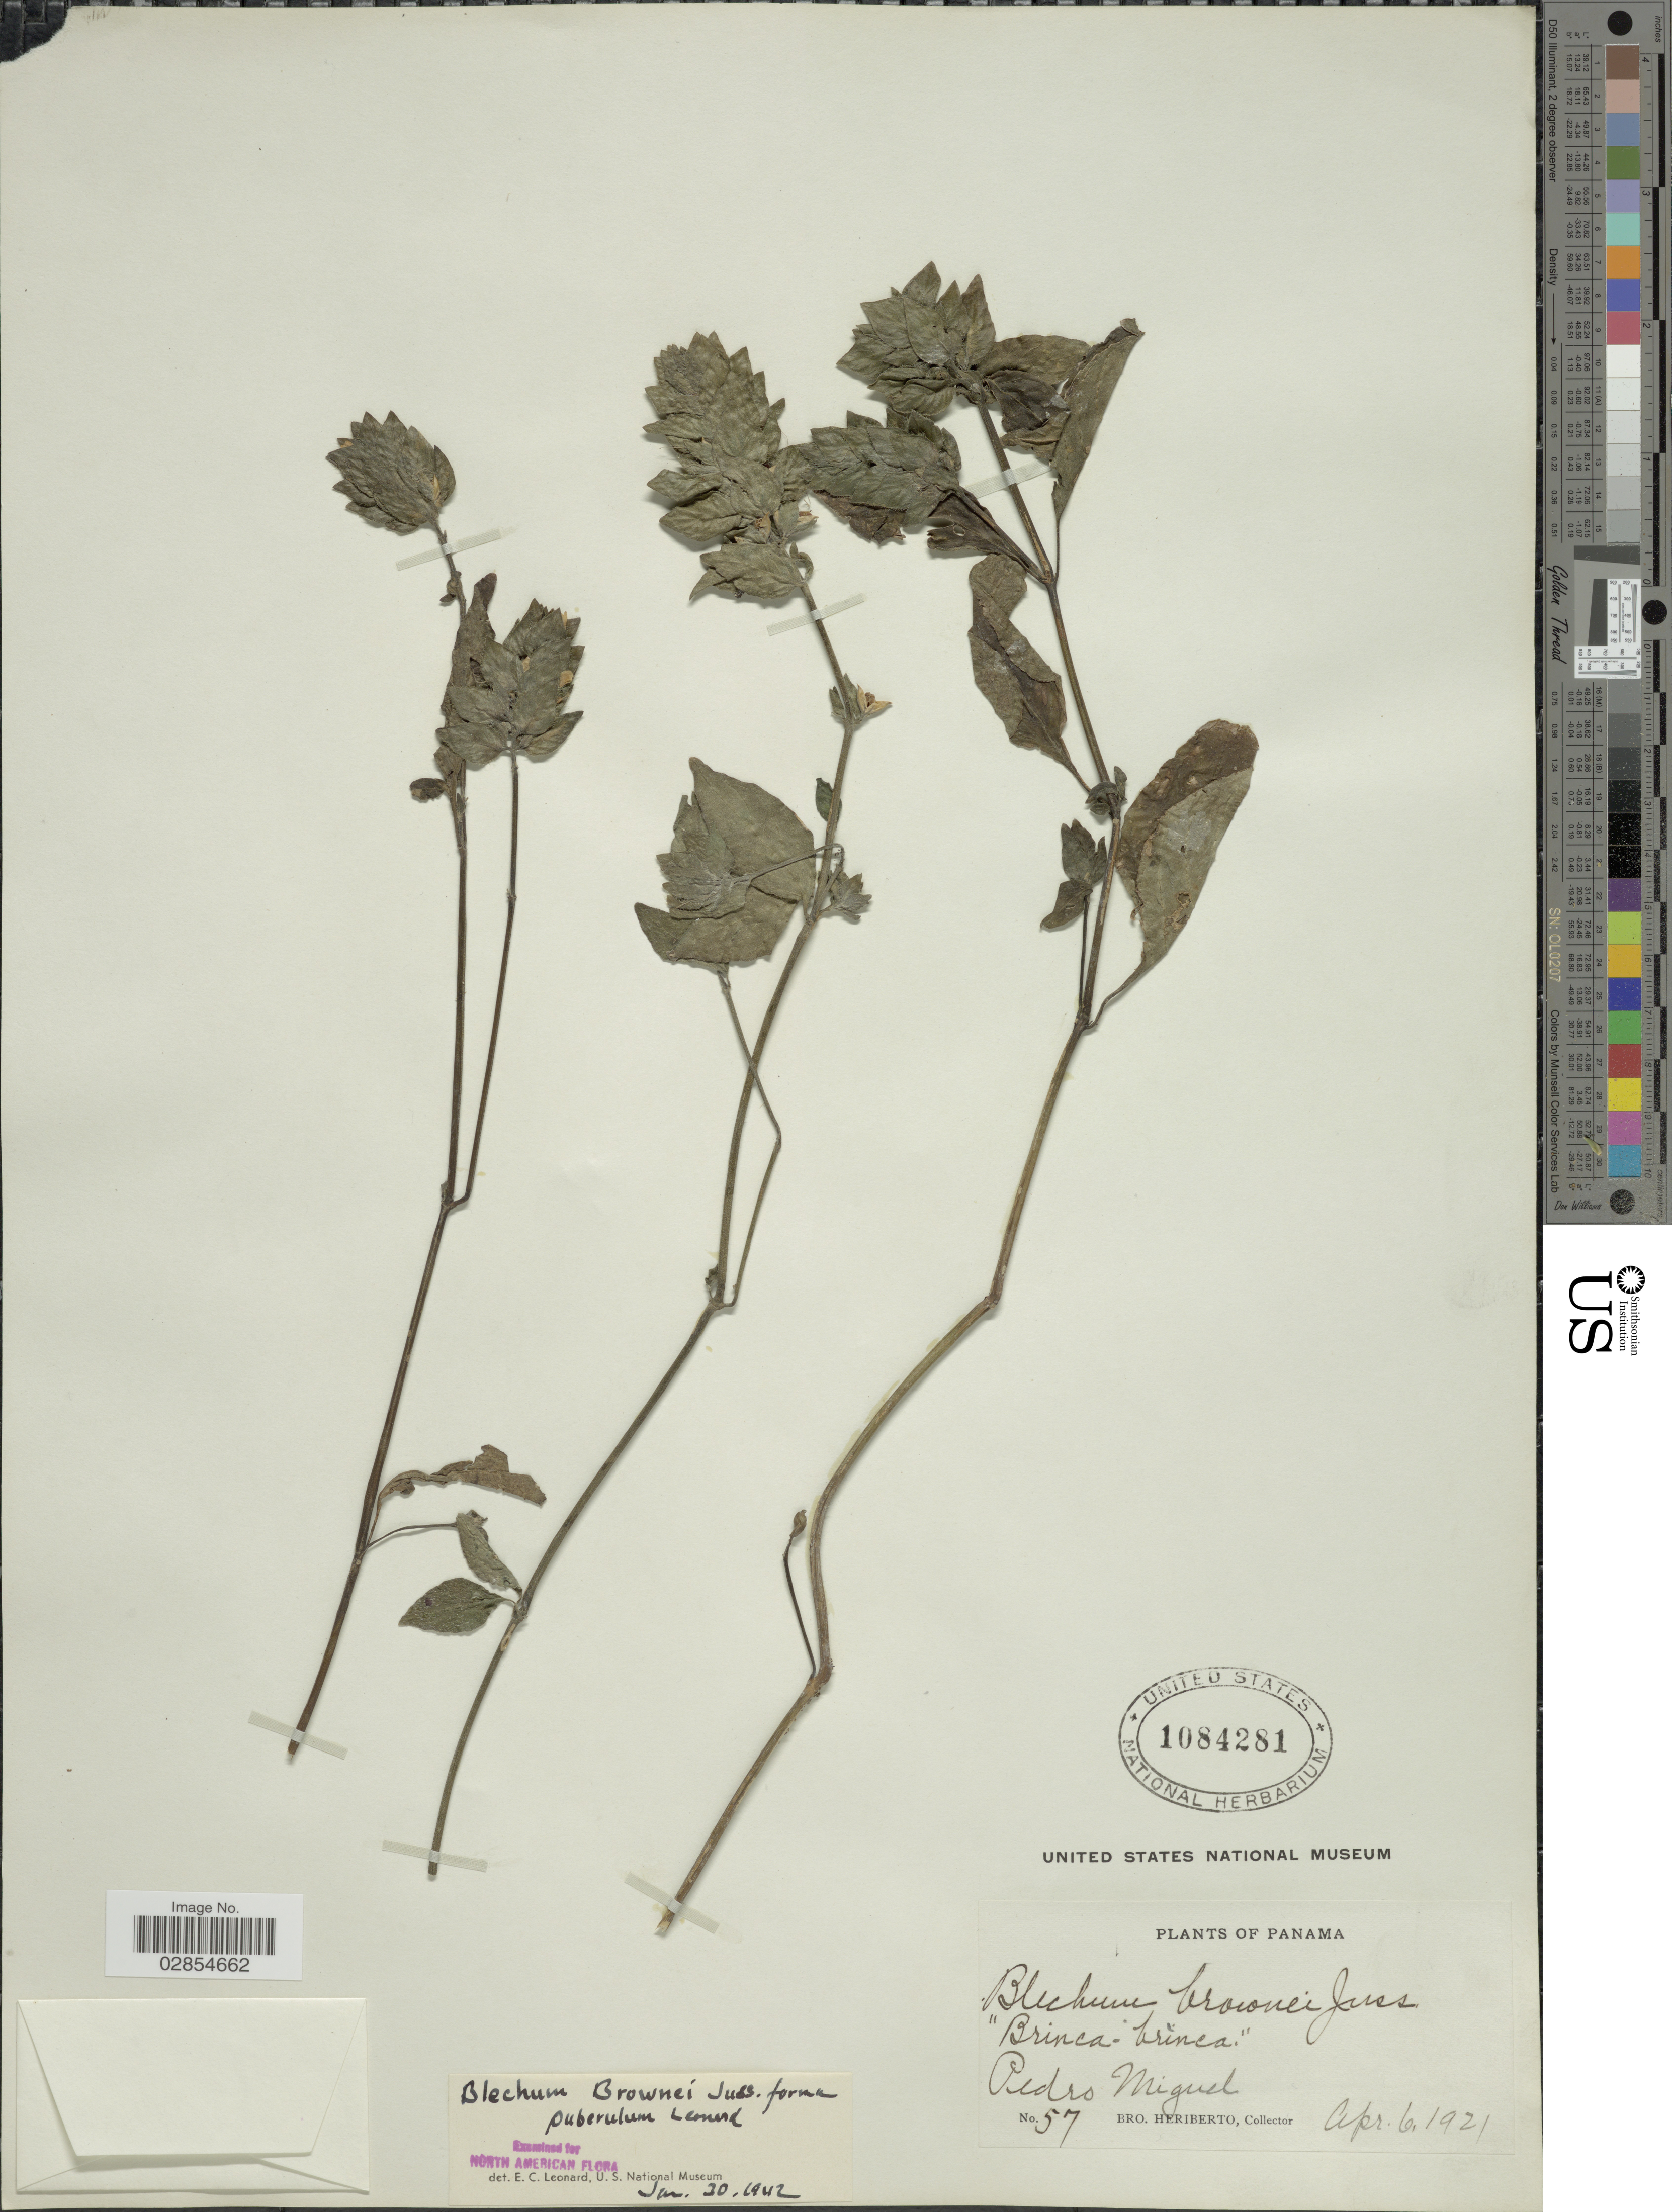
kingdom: Plantae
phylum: Tracheophyta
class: Magnoliopsida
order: Lamiales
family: Acanthaceae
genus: Blechum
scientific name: Blechum pyramidatum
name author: (Lam.) Urb.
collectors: B. Heriberto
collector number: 57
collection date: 1921-04-06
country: Panama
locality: Pedro Miguel.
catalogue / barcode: US 1084281